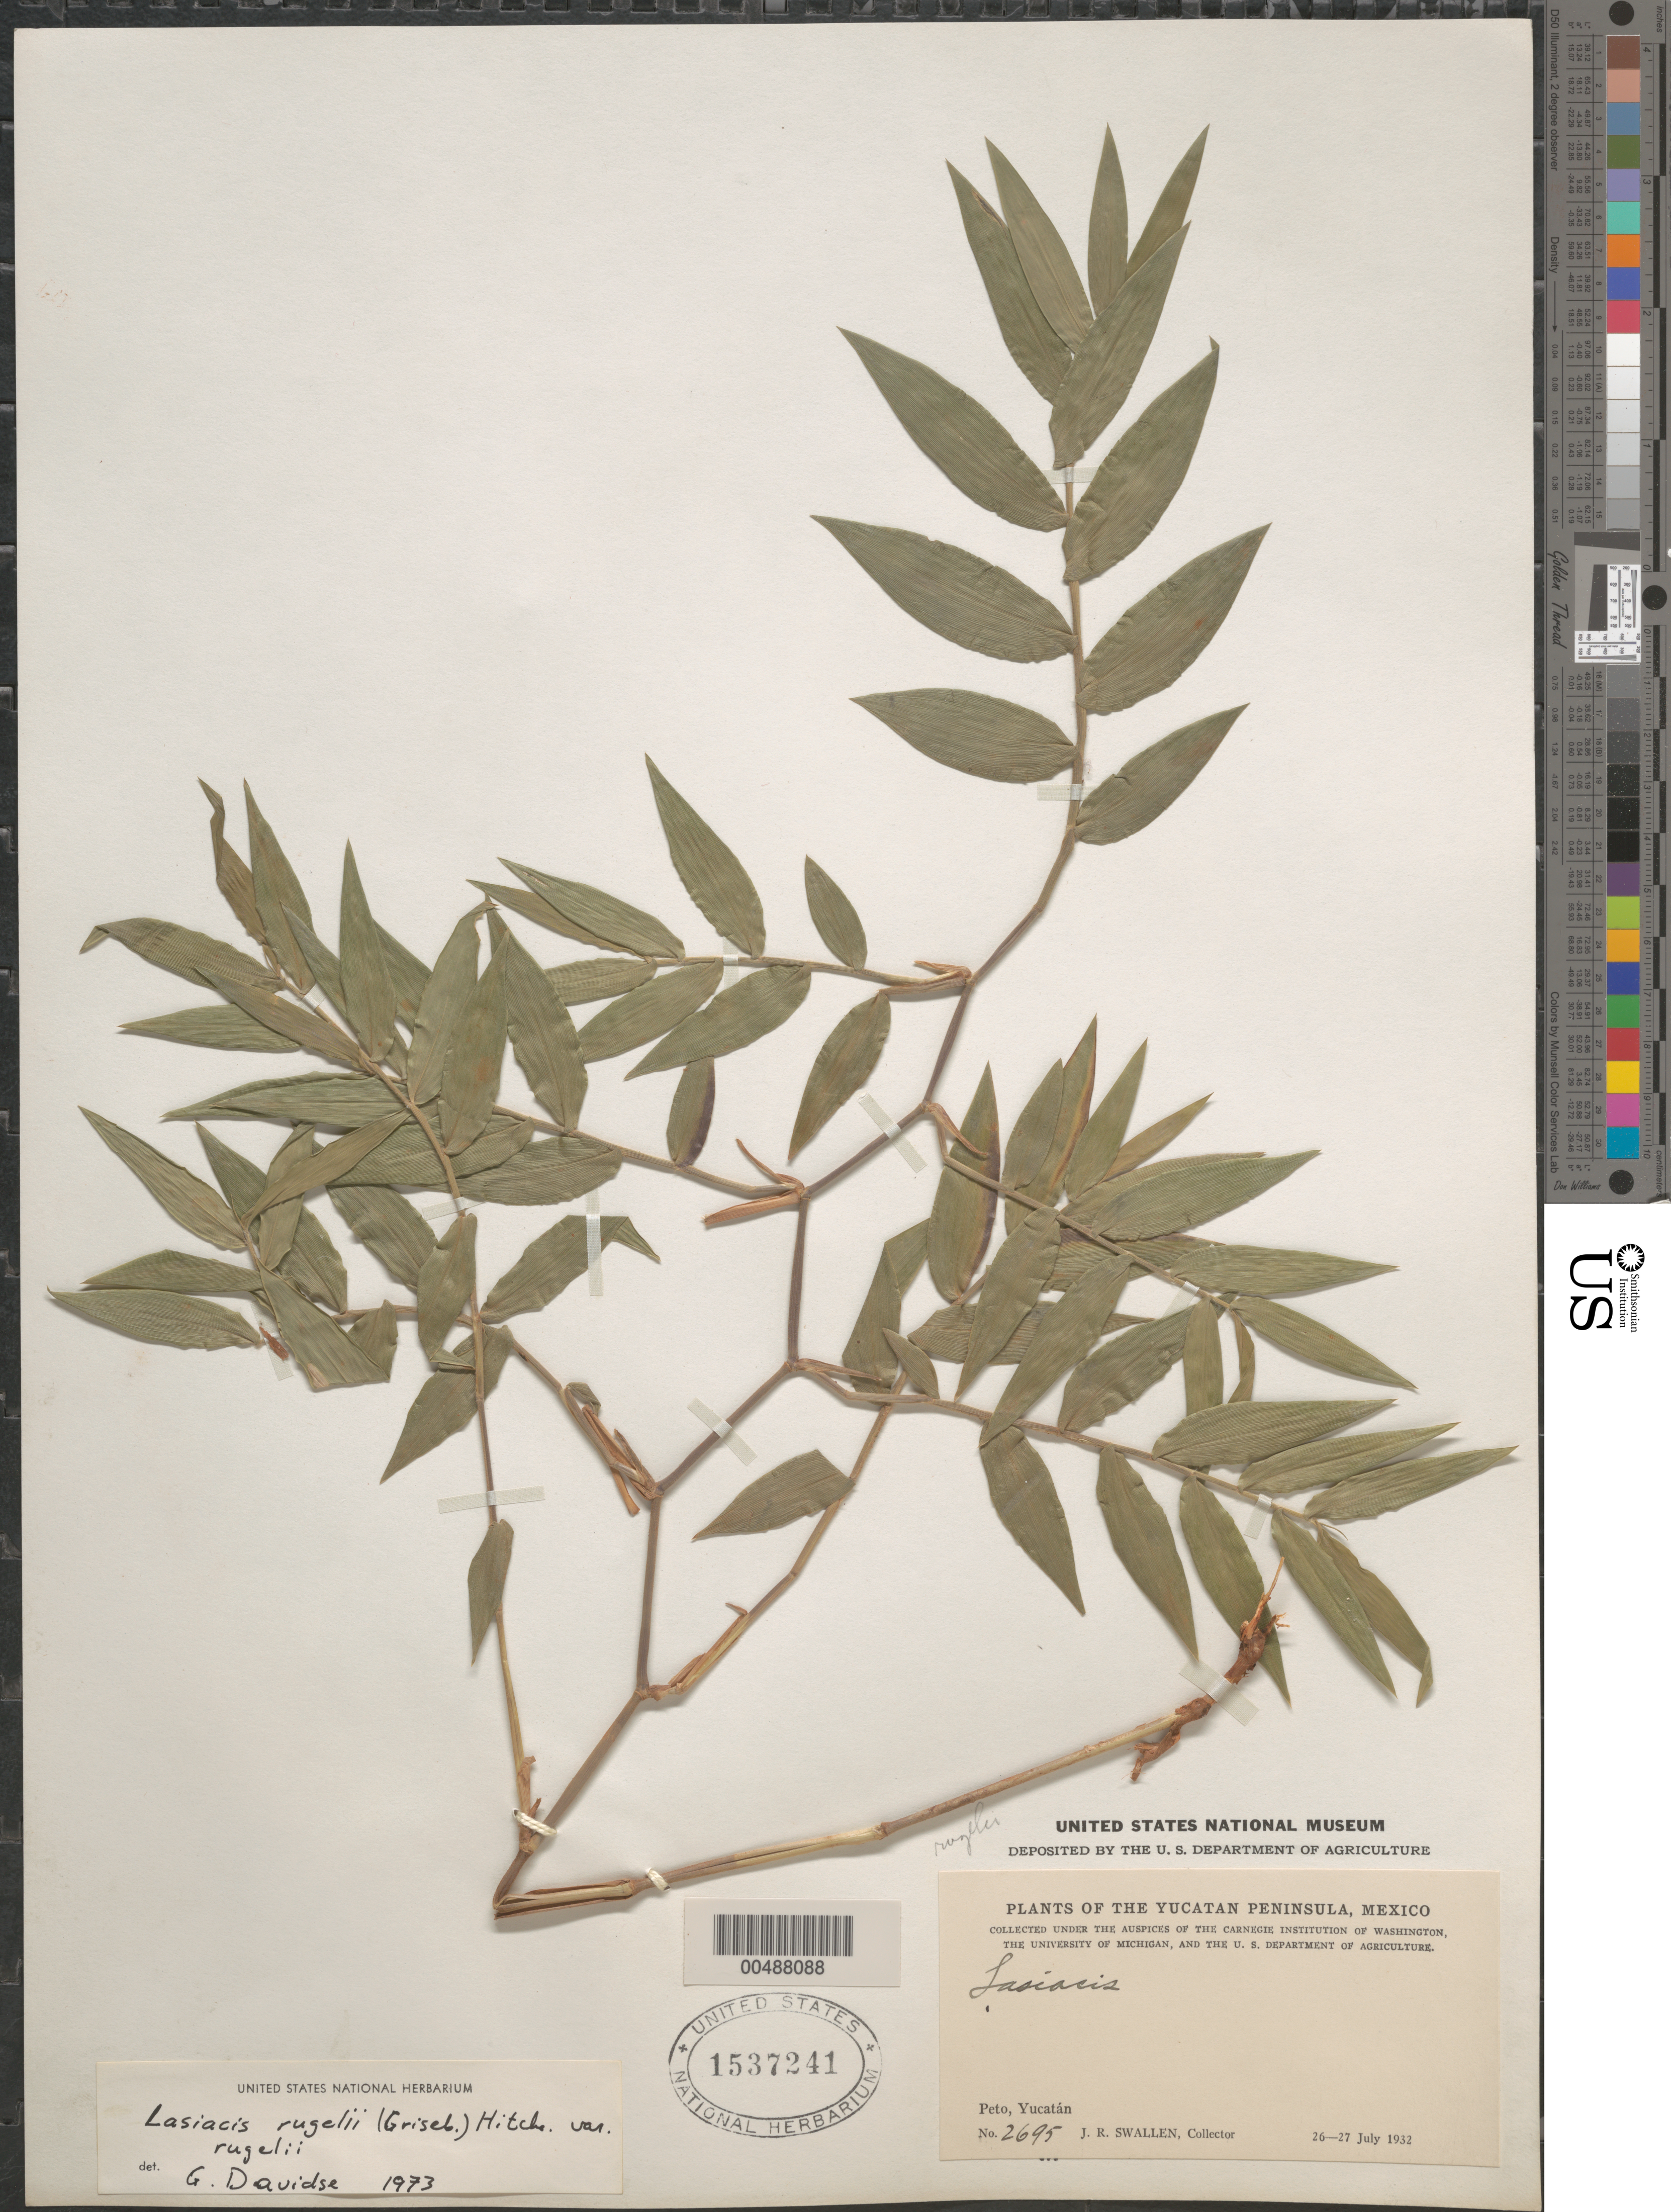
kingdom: Plantae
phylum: Tracheophyta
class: Liliopsida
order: Poales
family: Poaceae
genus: Lasiacis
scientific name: Lasiacis rugelii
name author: (Griseb.) Hitchc.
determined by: Davidse, Gerrit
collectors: J. R. Swallen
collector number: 2695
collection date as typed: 26 Jul 1932 to 27 Jul 1932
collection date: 1932-07-26/1932-07-27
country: Mexico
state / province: Yucatan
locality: Yucatan peninsula, Peto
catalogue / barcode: US 1537241